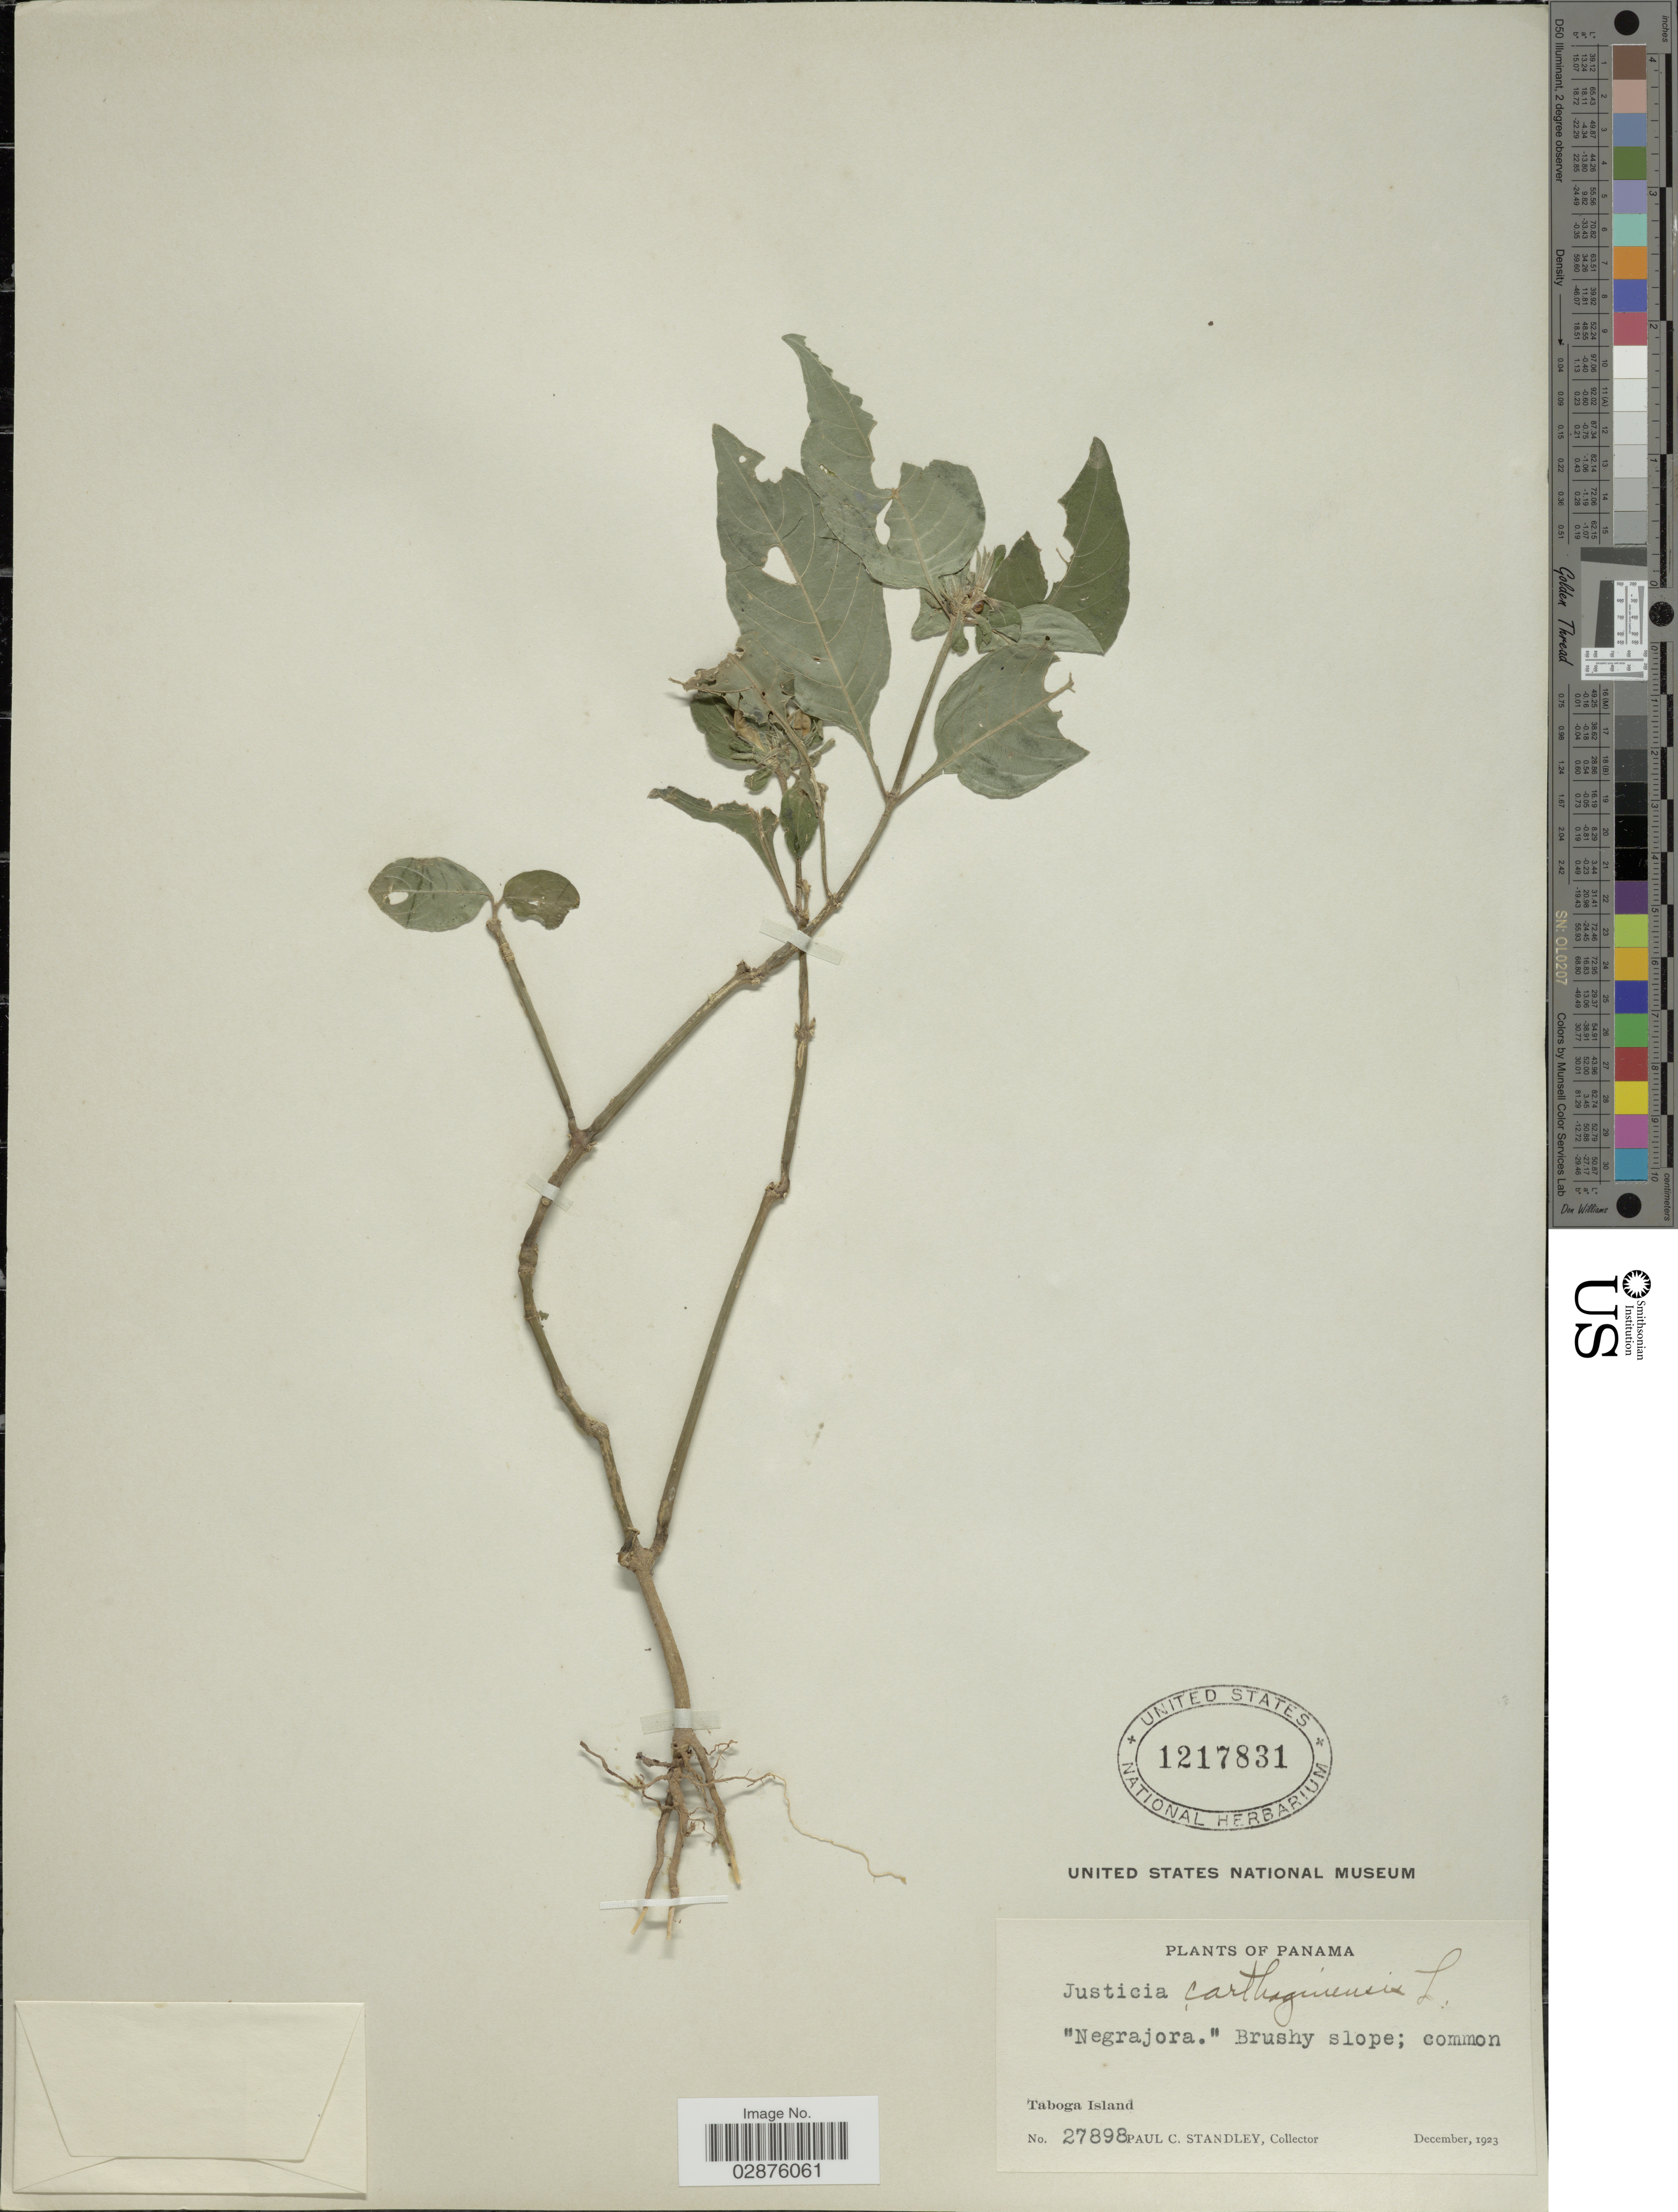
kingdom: Plantae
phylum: Tracheophyta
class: Magnoliopsida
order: Lamiales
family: Acanthaceae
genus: Justicia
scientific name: Justicia carthaginensis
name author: Jacq.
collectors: P. C. Standley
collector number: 27898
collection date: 1923-12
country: Panama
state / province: Panamá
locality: Taboga Island.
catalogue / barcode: US 1217831